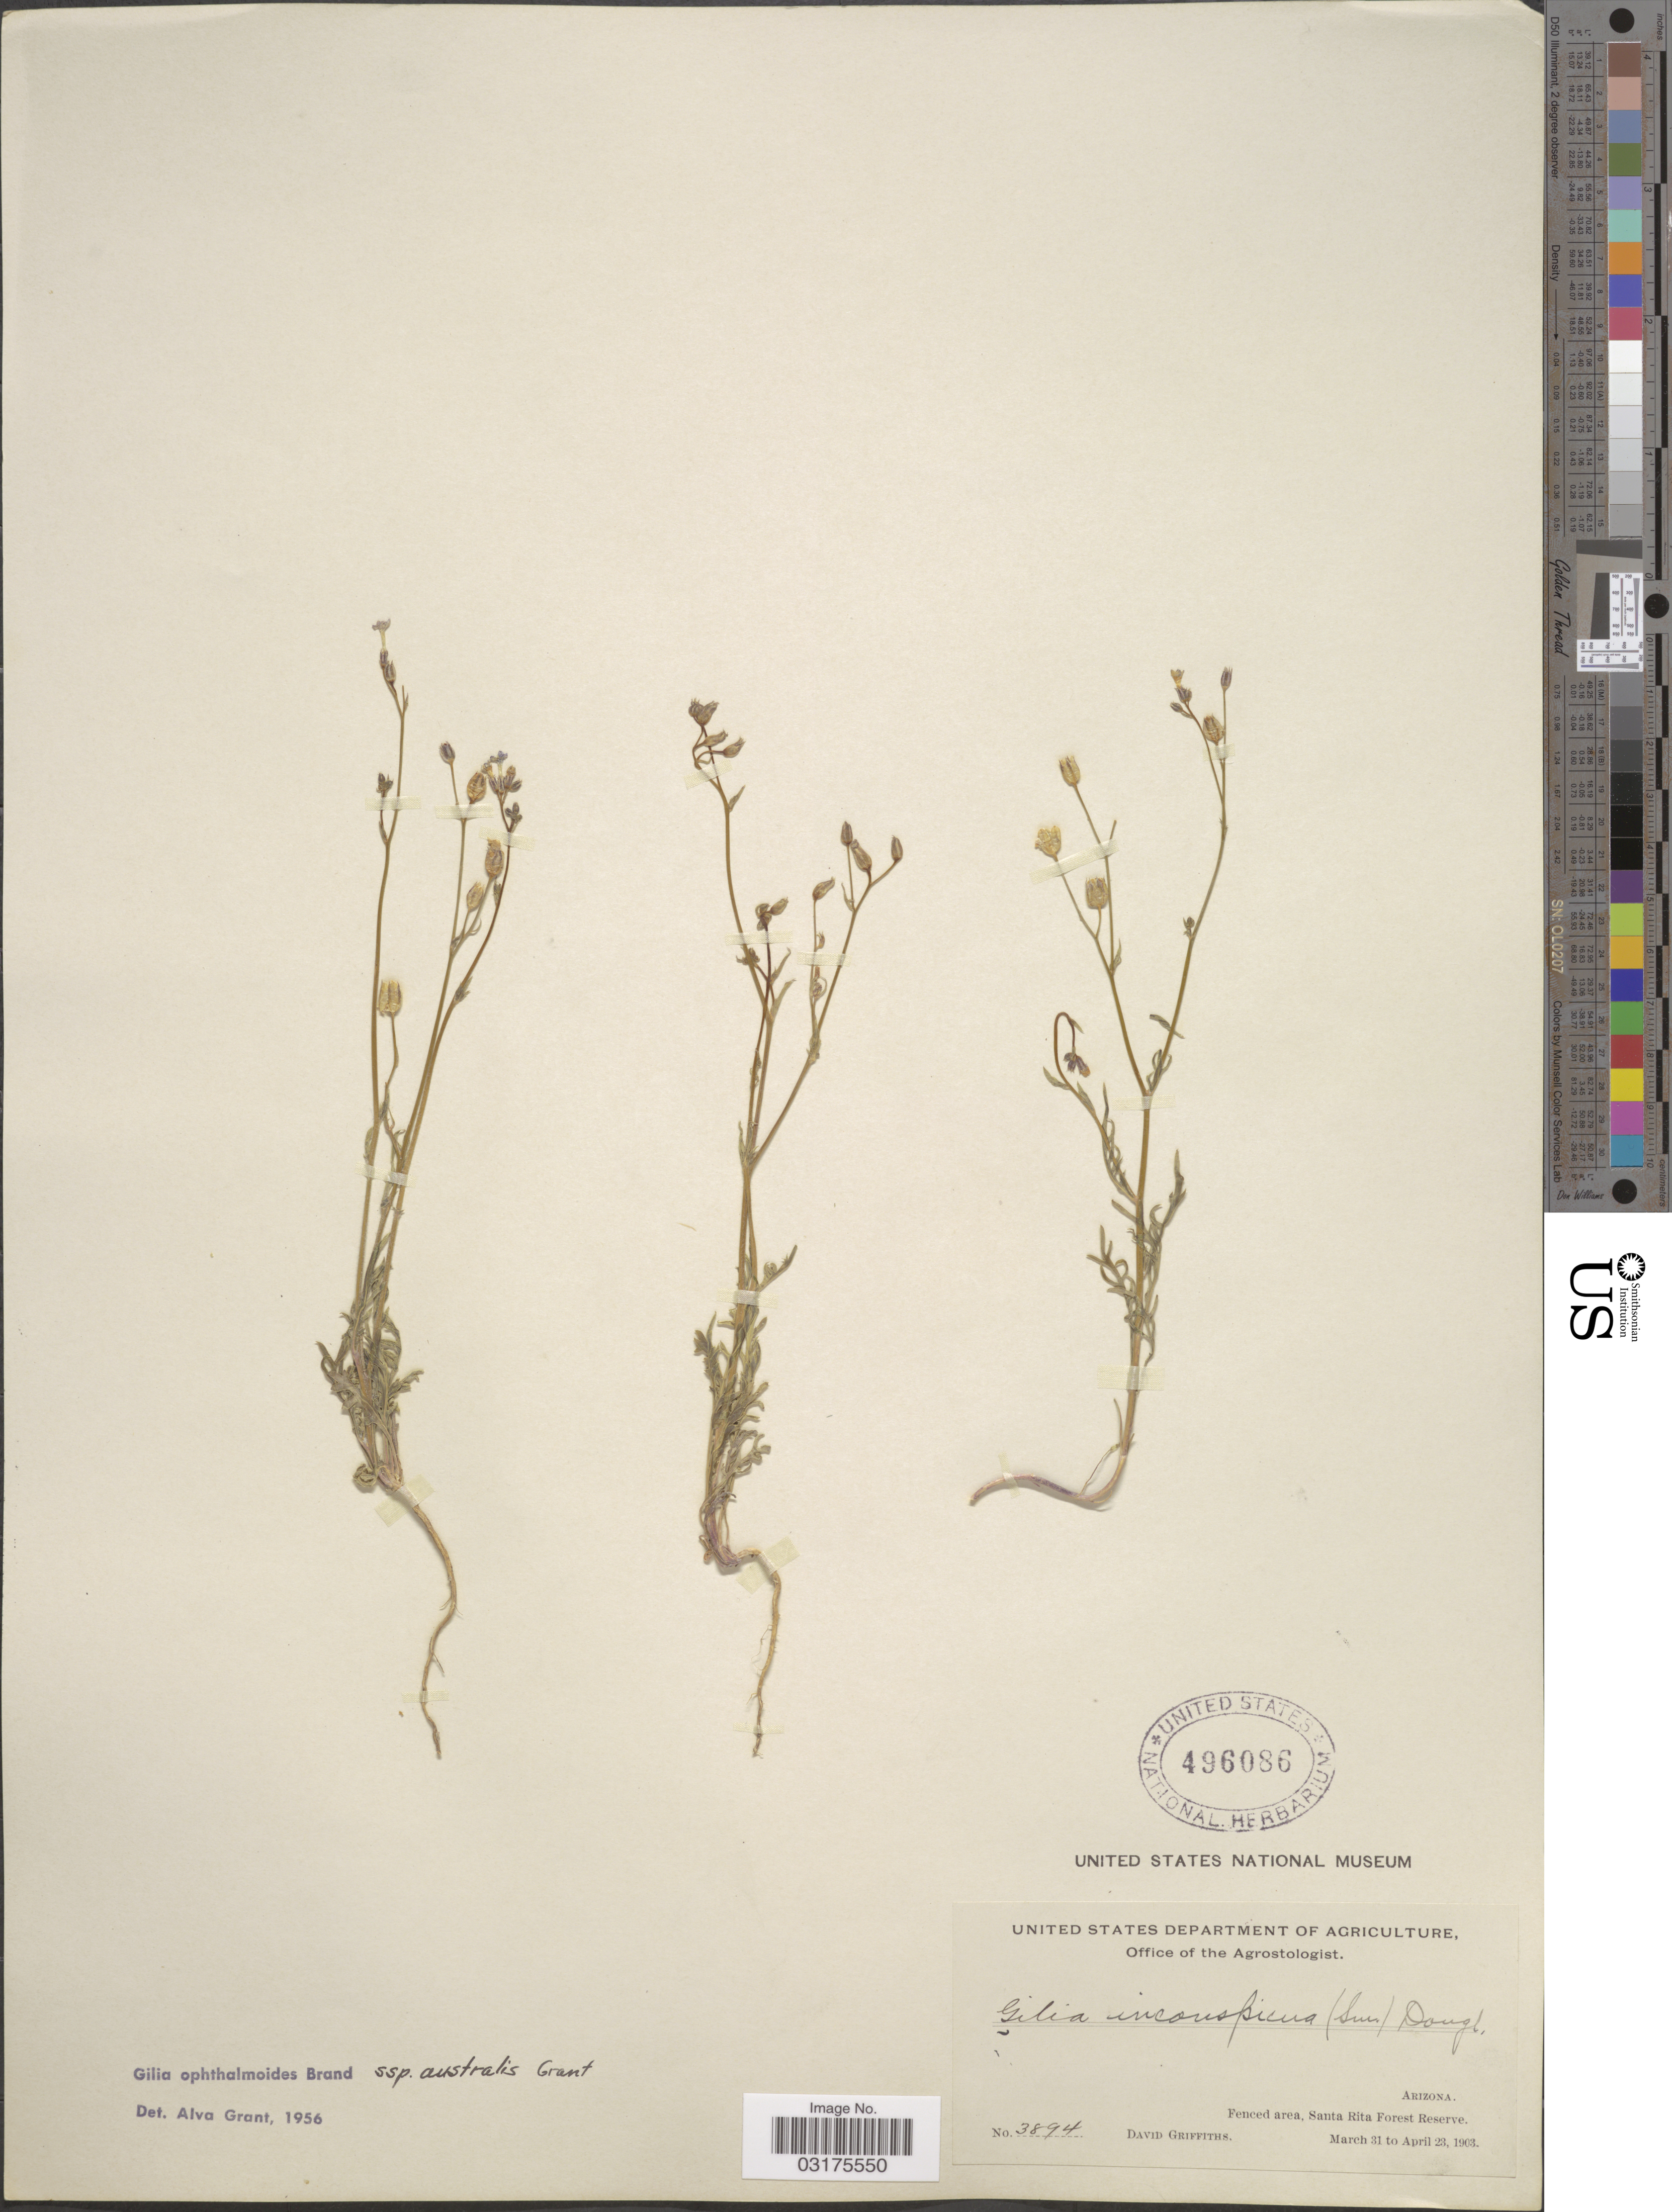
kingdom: Plantae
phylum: Tracheophyta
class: Magnoliopsida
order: Ericales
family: Polemoniaceae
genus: Gilia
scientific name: Gilia flavocincta subsp. australis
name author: A. Nelson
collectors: D. Griffiths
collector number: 3894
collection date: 1903-03-31/1903-04-23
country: United States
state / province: Arizona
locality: Fenced area, Santa Rita Forest Reserve.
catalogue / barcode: US 496086